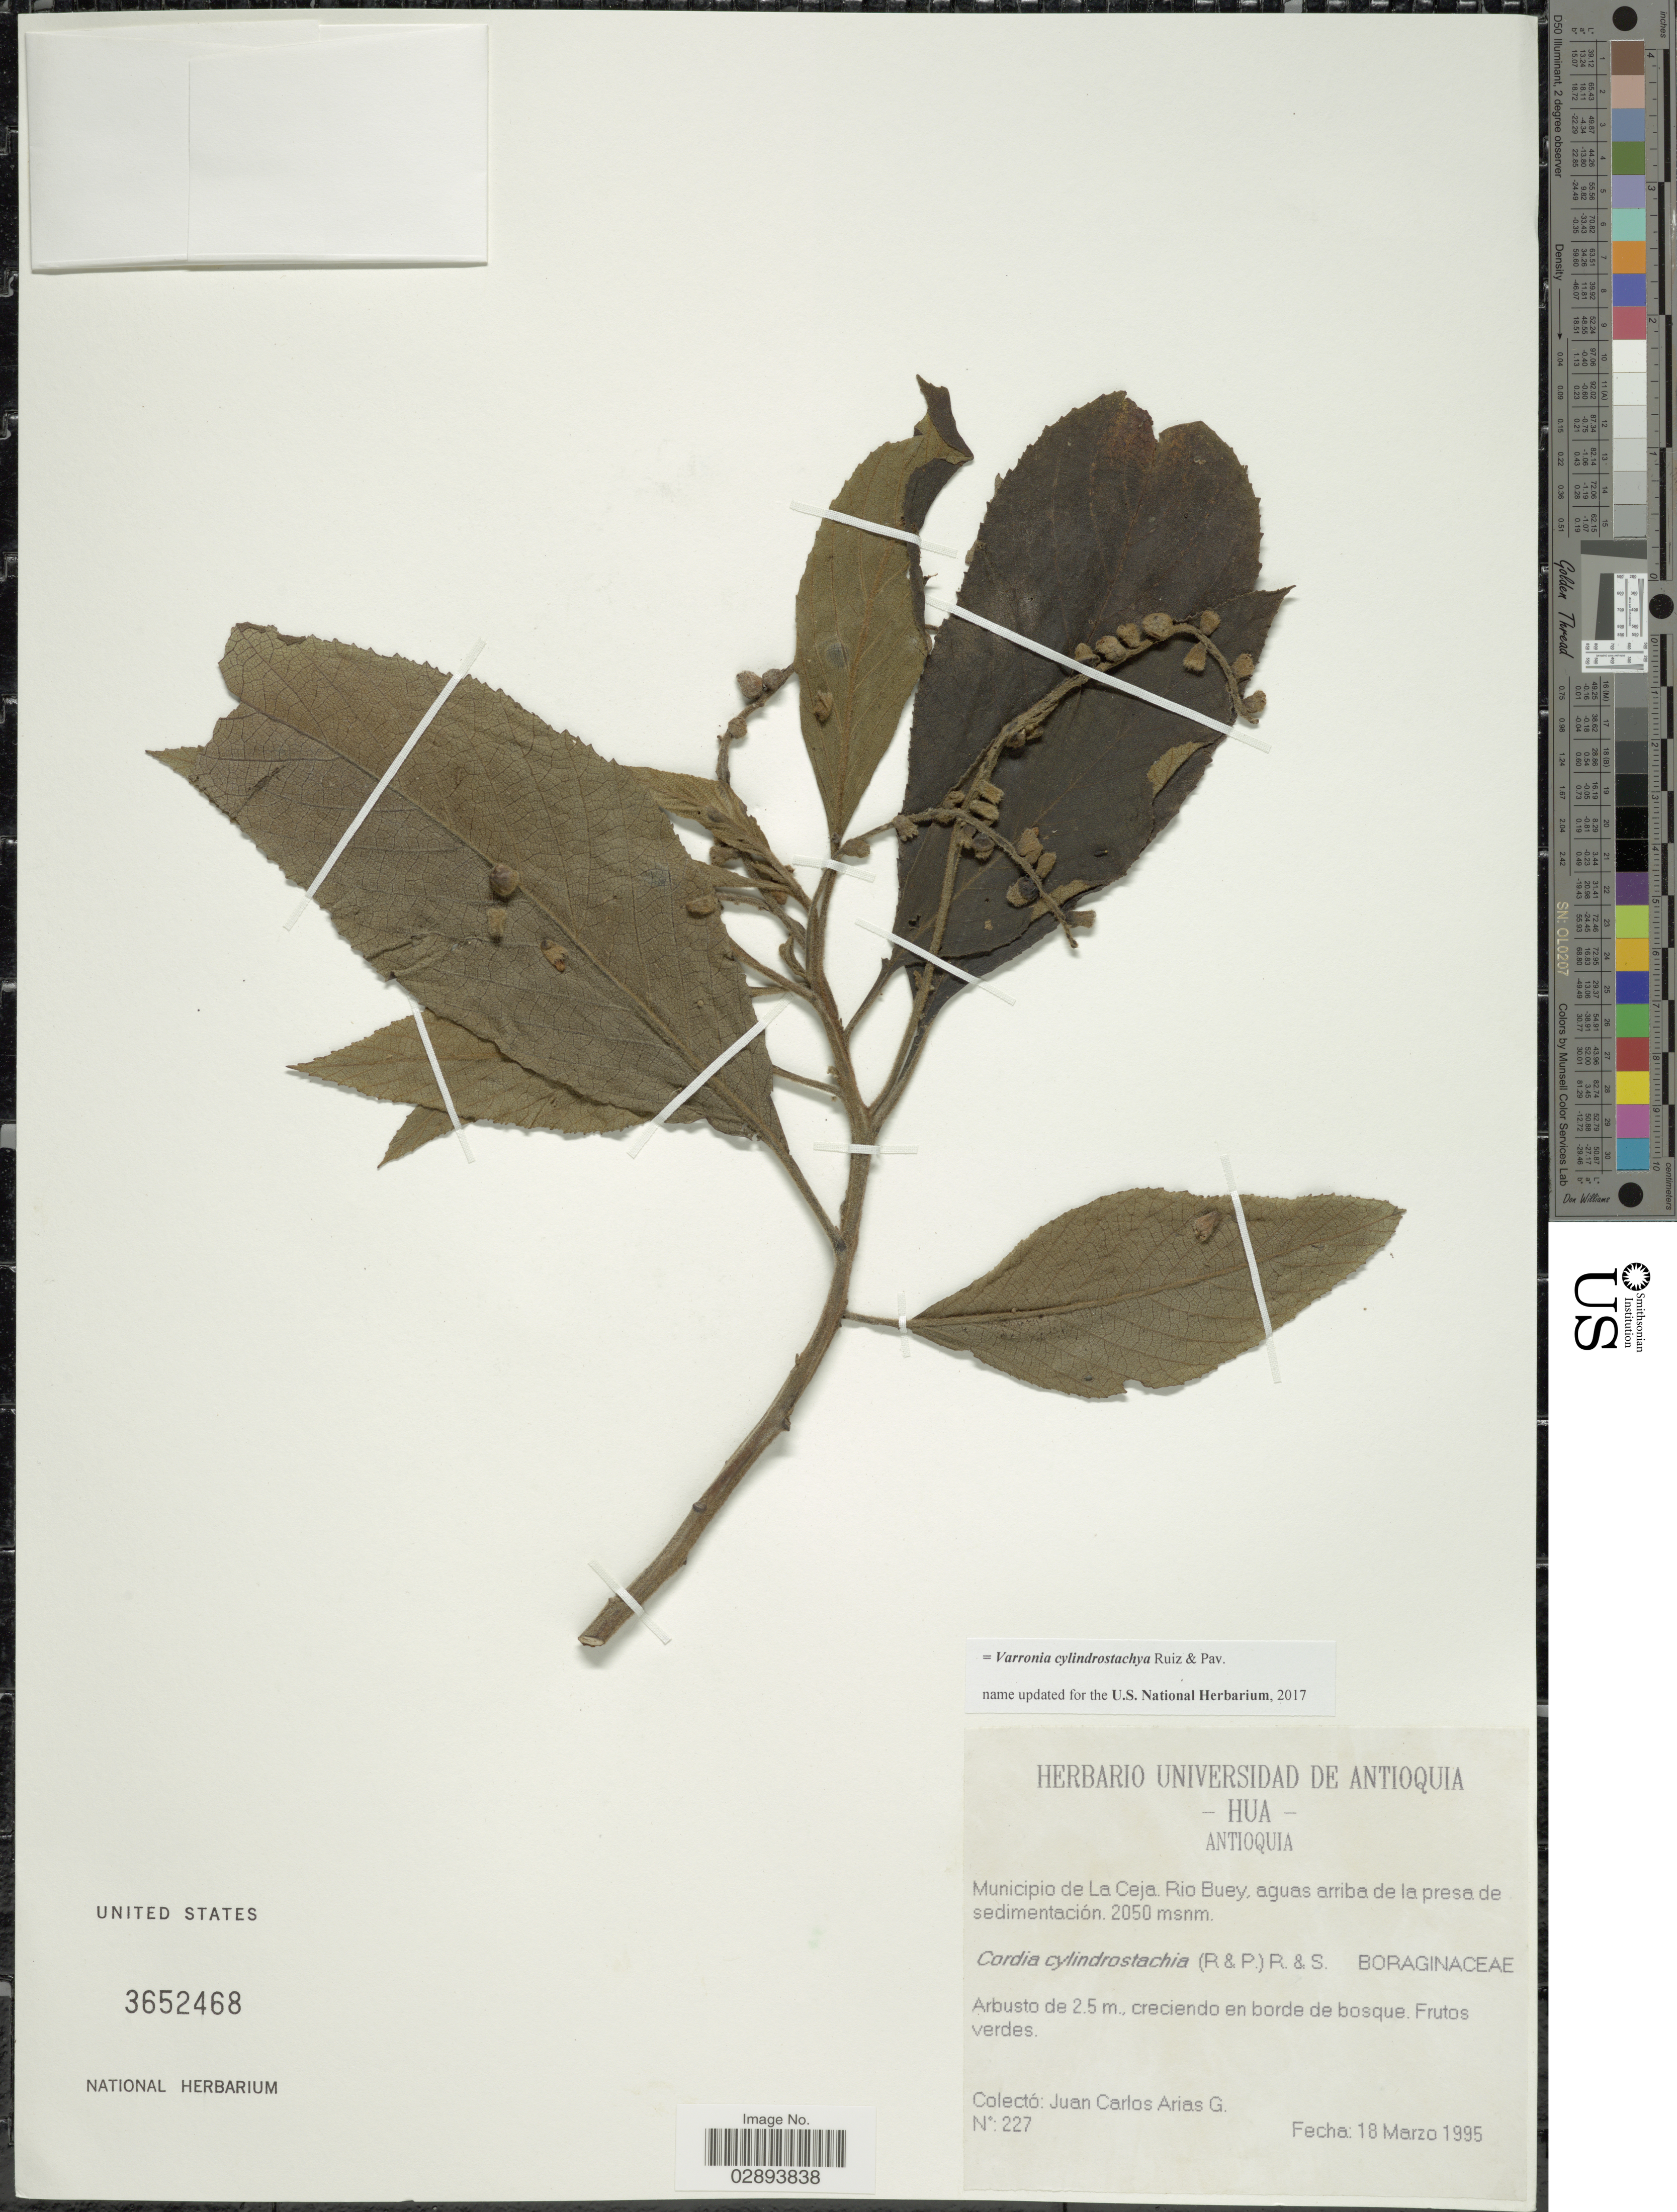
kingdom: Plantae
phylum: Tracheophyta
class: Magnoliopsida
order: Boraginales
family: Cordiaceae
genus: Varronia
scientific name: Varronia cylindrostachya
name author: Ruiz & Pav.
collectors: J. Arias G.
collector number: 227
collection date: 1995-03-18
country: Colombia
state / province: Antioquia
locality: Municipio de La Ceja, Rio Buey, aguas arriba de la presa de sedimentación.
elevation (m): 2050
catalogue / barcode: US 3652468